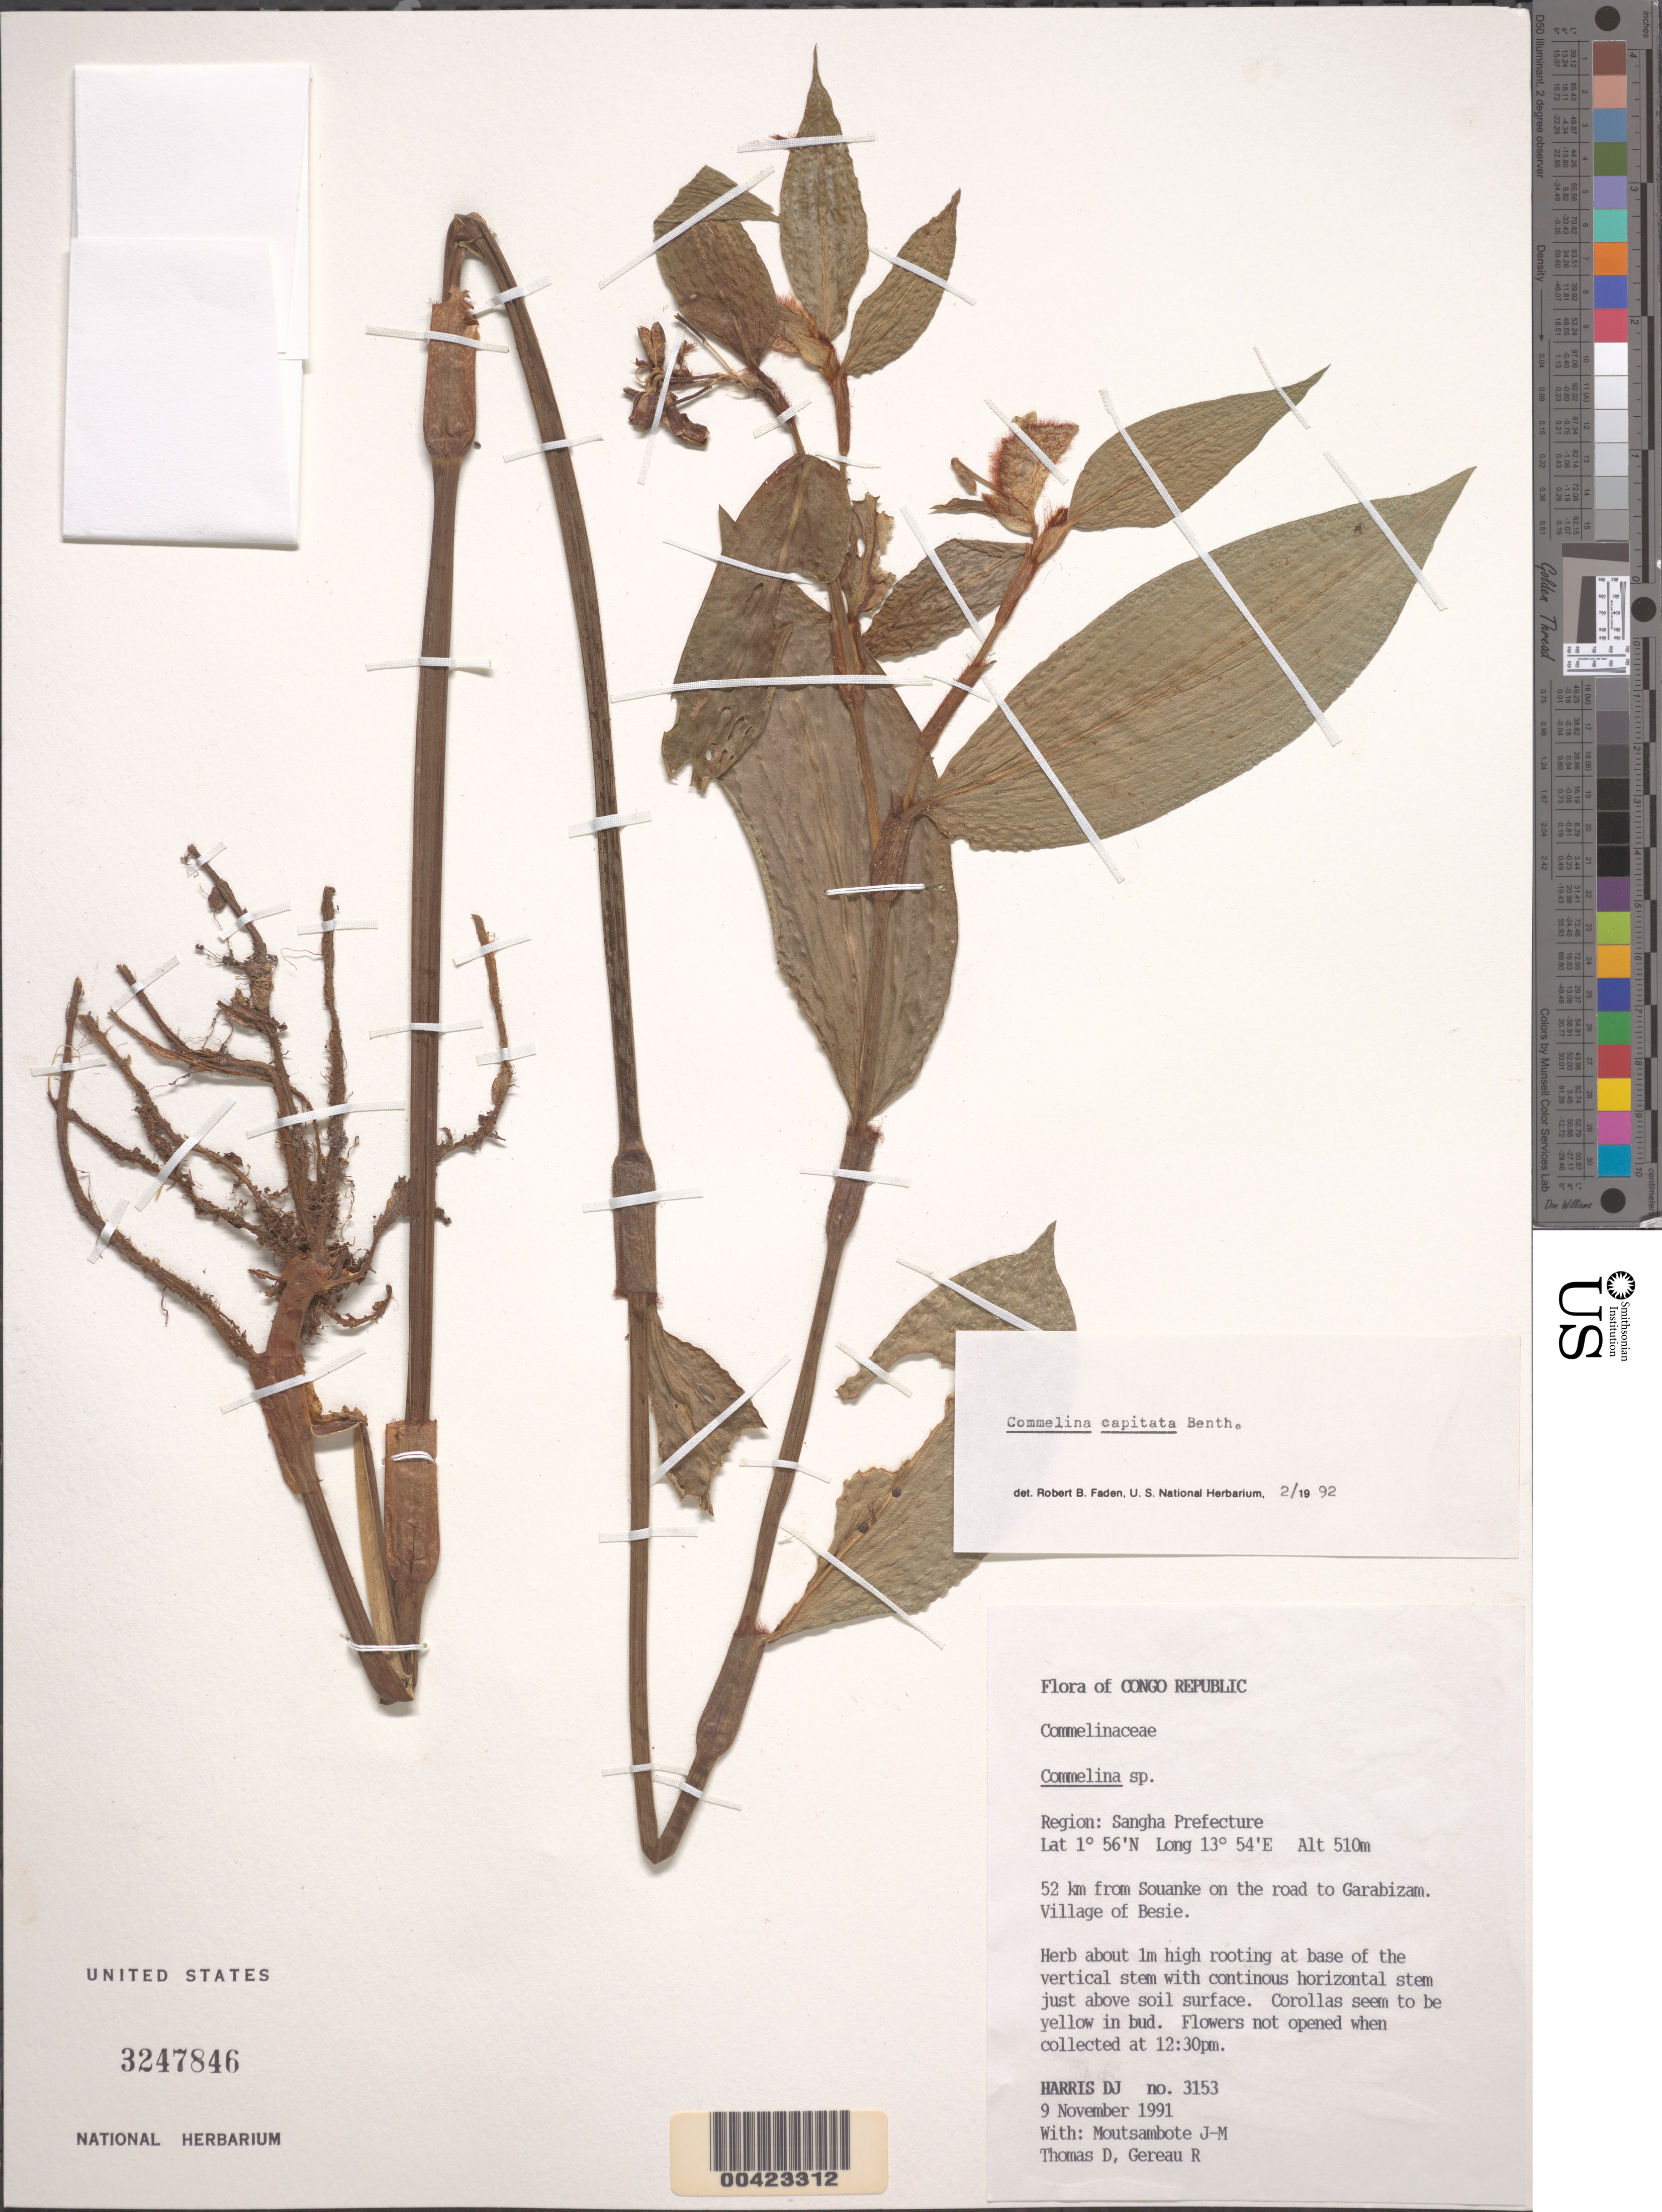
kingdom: Plantae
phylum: Tracheophyta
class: Liliopsida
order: Commelinales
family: Commelinaceae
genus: Commelina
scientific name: Commelina capitata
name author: Benth.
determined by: Faden, Robert B., (US), Smithsonian Institution - National Museum of Natural History (UNITED STATES)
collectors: D. J. Harris, J. Moutsambote, D. Thomas & R. E. Gereau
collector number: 3153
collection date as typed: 09 Nov 1991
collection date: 1991-11-09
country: Congo, Republic of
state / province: Sangha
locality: Road from Souanke to Garabinzam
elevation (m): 510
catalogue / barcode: US 3247846